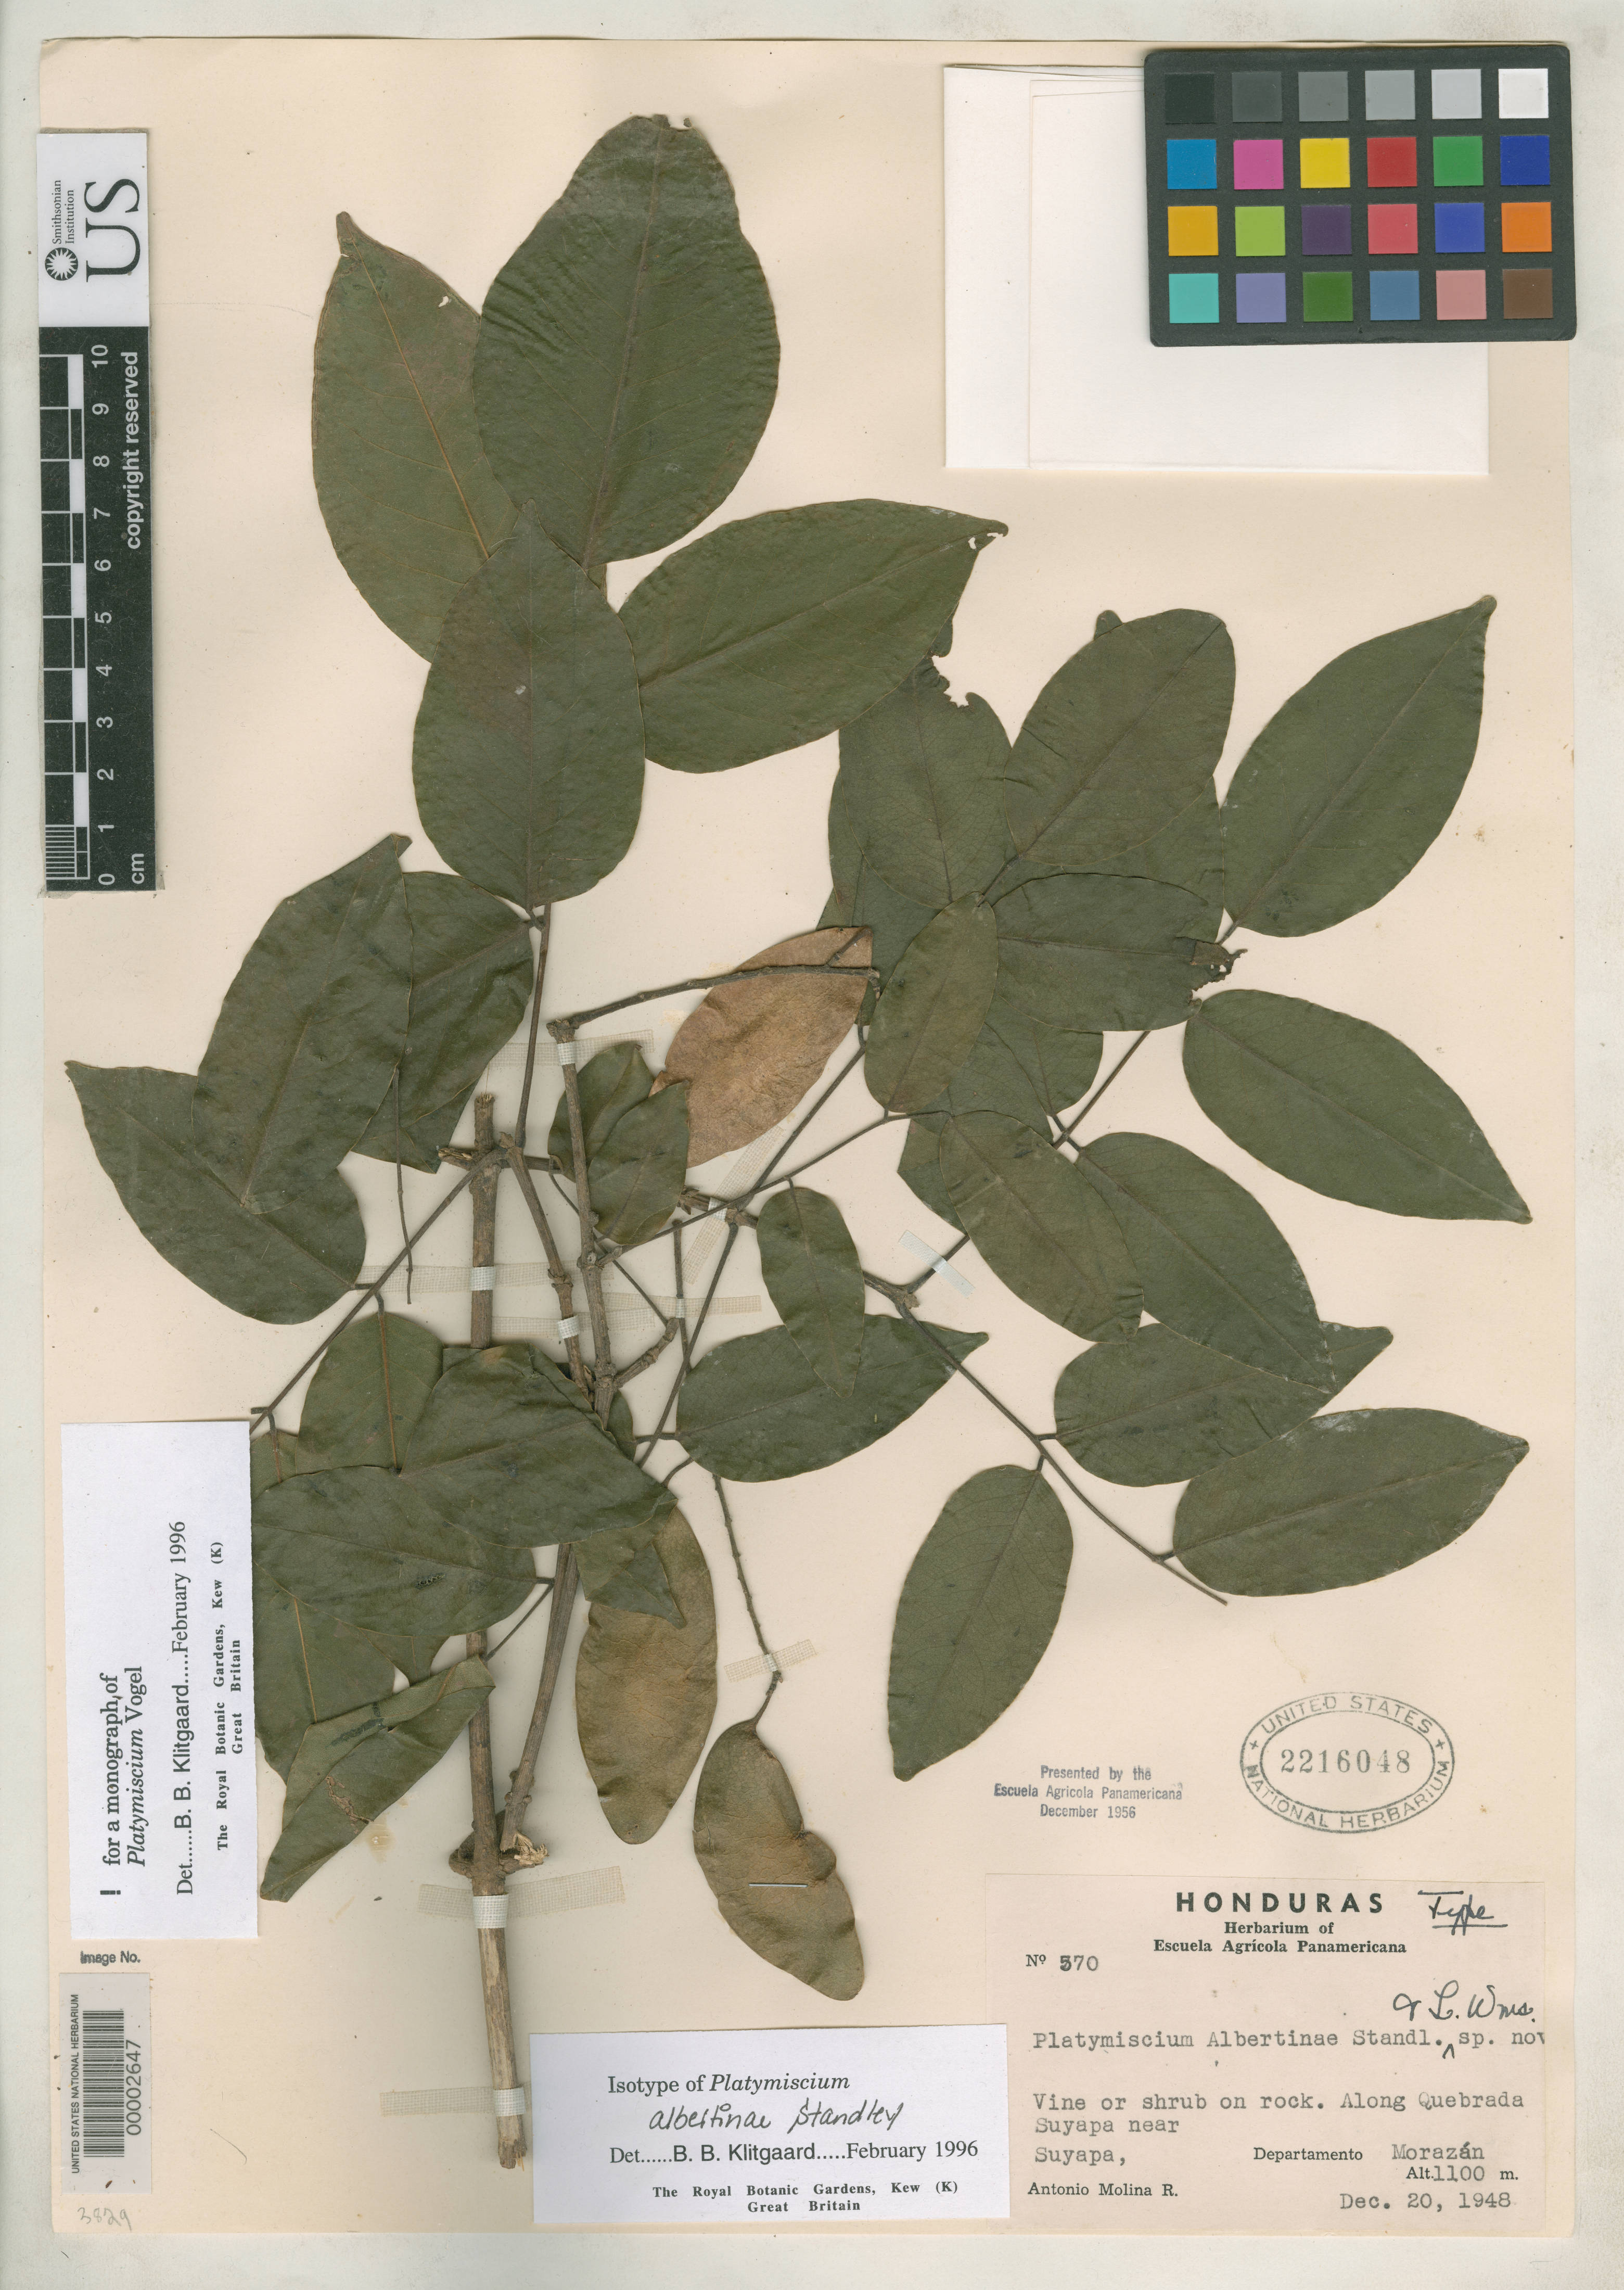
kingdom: Plantae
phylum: Tracheophyta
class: Magnoliopsida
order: Fabales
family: Fabaceae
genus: Platymiscium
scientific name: Platymiscium albertinae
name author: Standl. & L.O. Williams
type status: Holotype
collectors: A. Molina R.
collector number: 570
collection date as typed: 20 Dec 1948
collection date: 1948-12-20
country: Honduras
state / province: Fco. Morazán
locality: Along Quebrada Suyapa, near Suyapa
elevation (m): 1100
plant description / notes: "Presented by the Escuela Agricola Panamericana December 1956." Holotype, transferred from EAP to US (see Dorr et al. 2009, Taxon 58: 993-1001).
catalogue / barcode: US 2216048